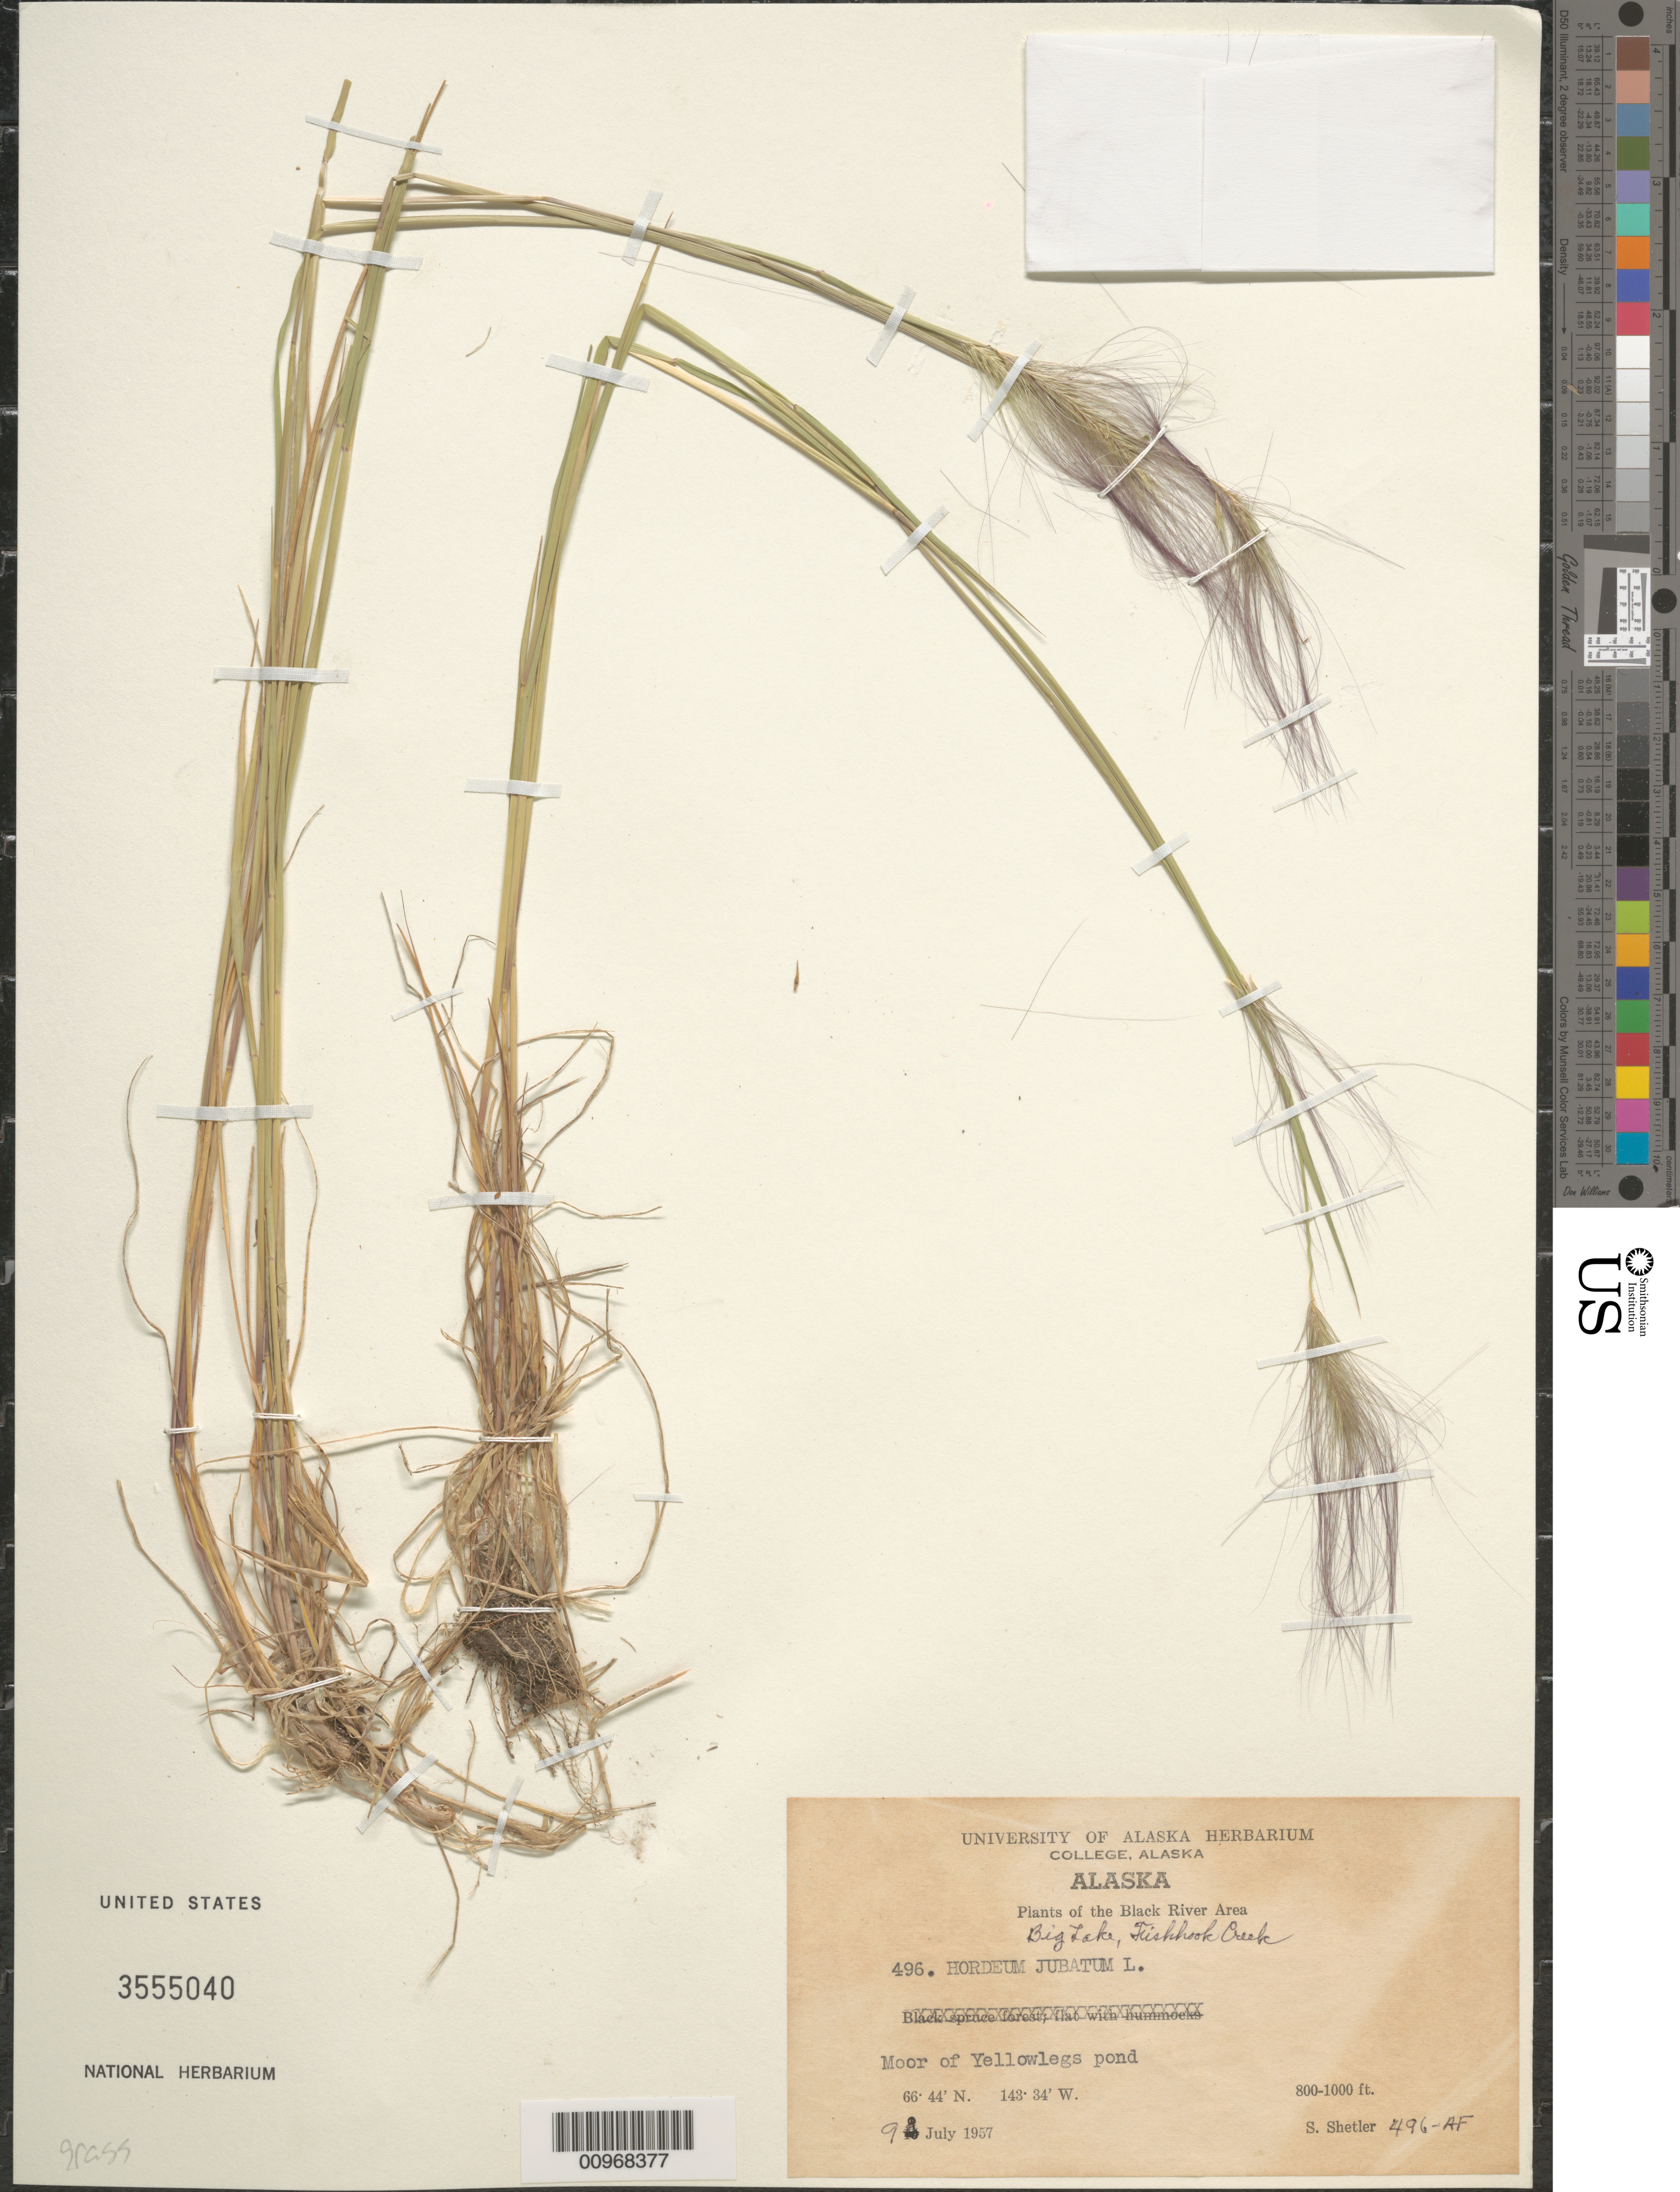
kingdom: Plantae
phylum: Tracheophyta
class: Liliopsida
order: Poales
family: Poaceae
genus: Hordeum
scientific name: Hordeum jubatum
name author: L.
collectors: S. Shetler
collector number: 496-AF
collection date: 1957-07-09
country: United States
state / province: Alaska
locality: The Black River Area. Big Lake, Fishhook Creek. Moor of Yellowlegs pond.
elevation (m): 244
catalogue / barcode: US 3555040